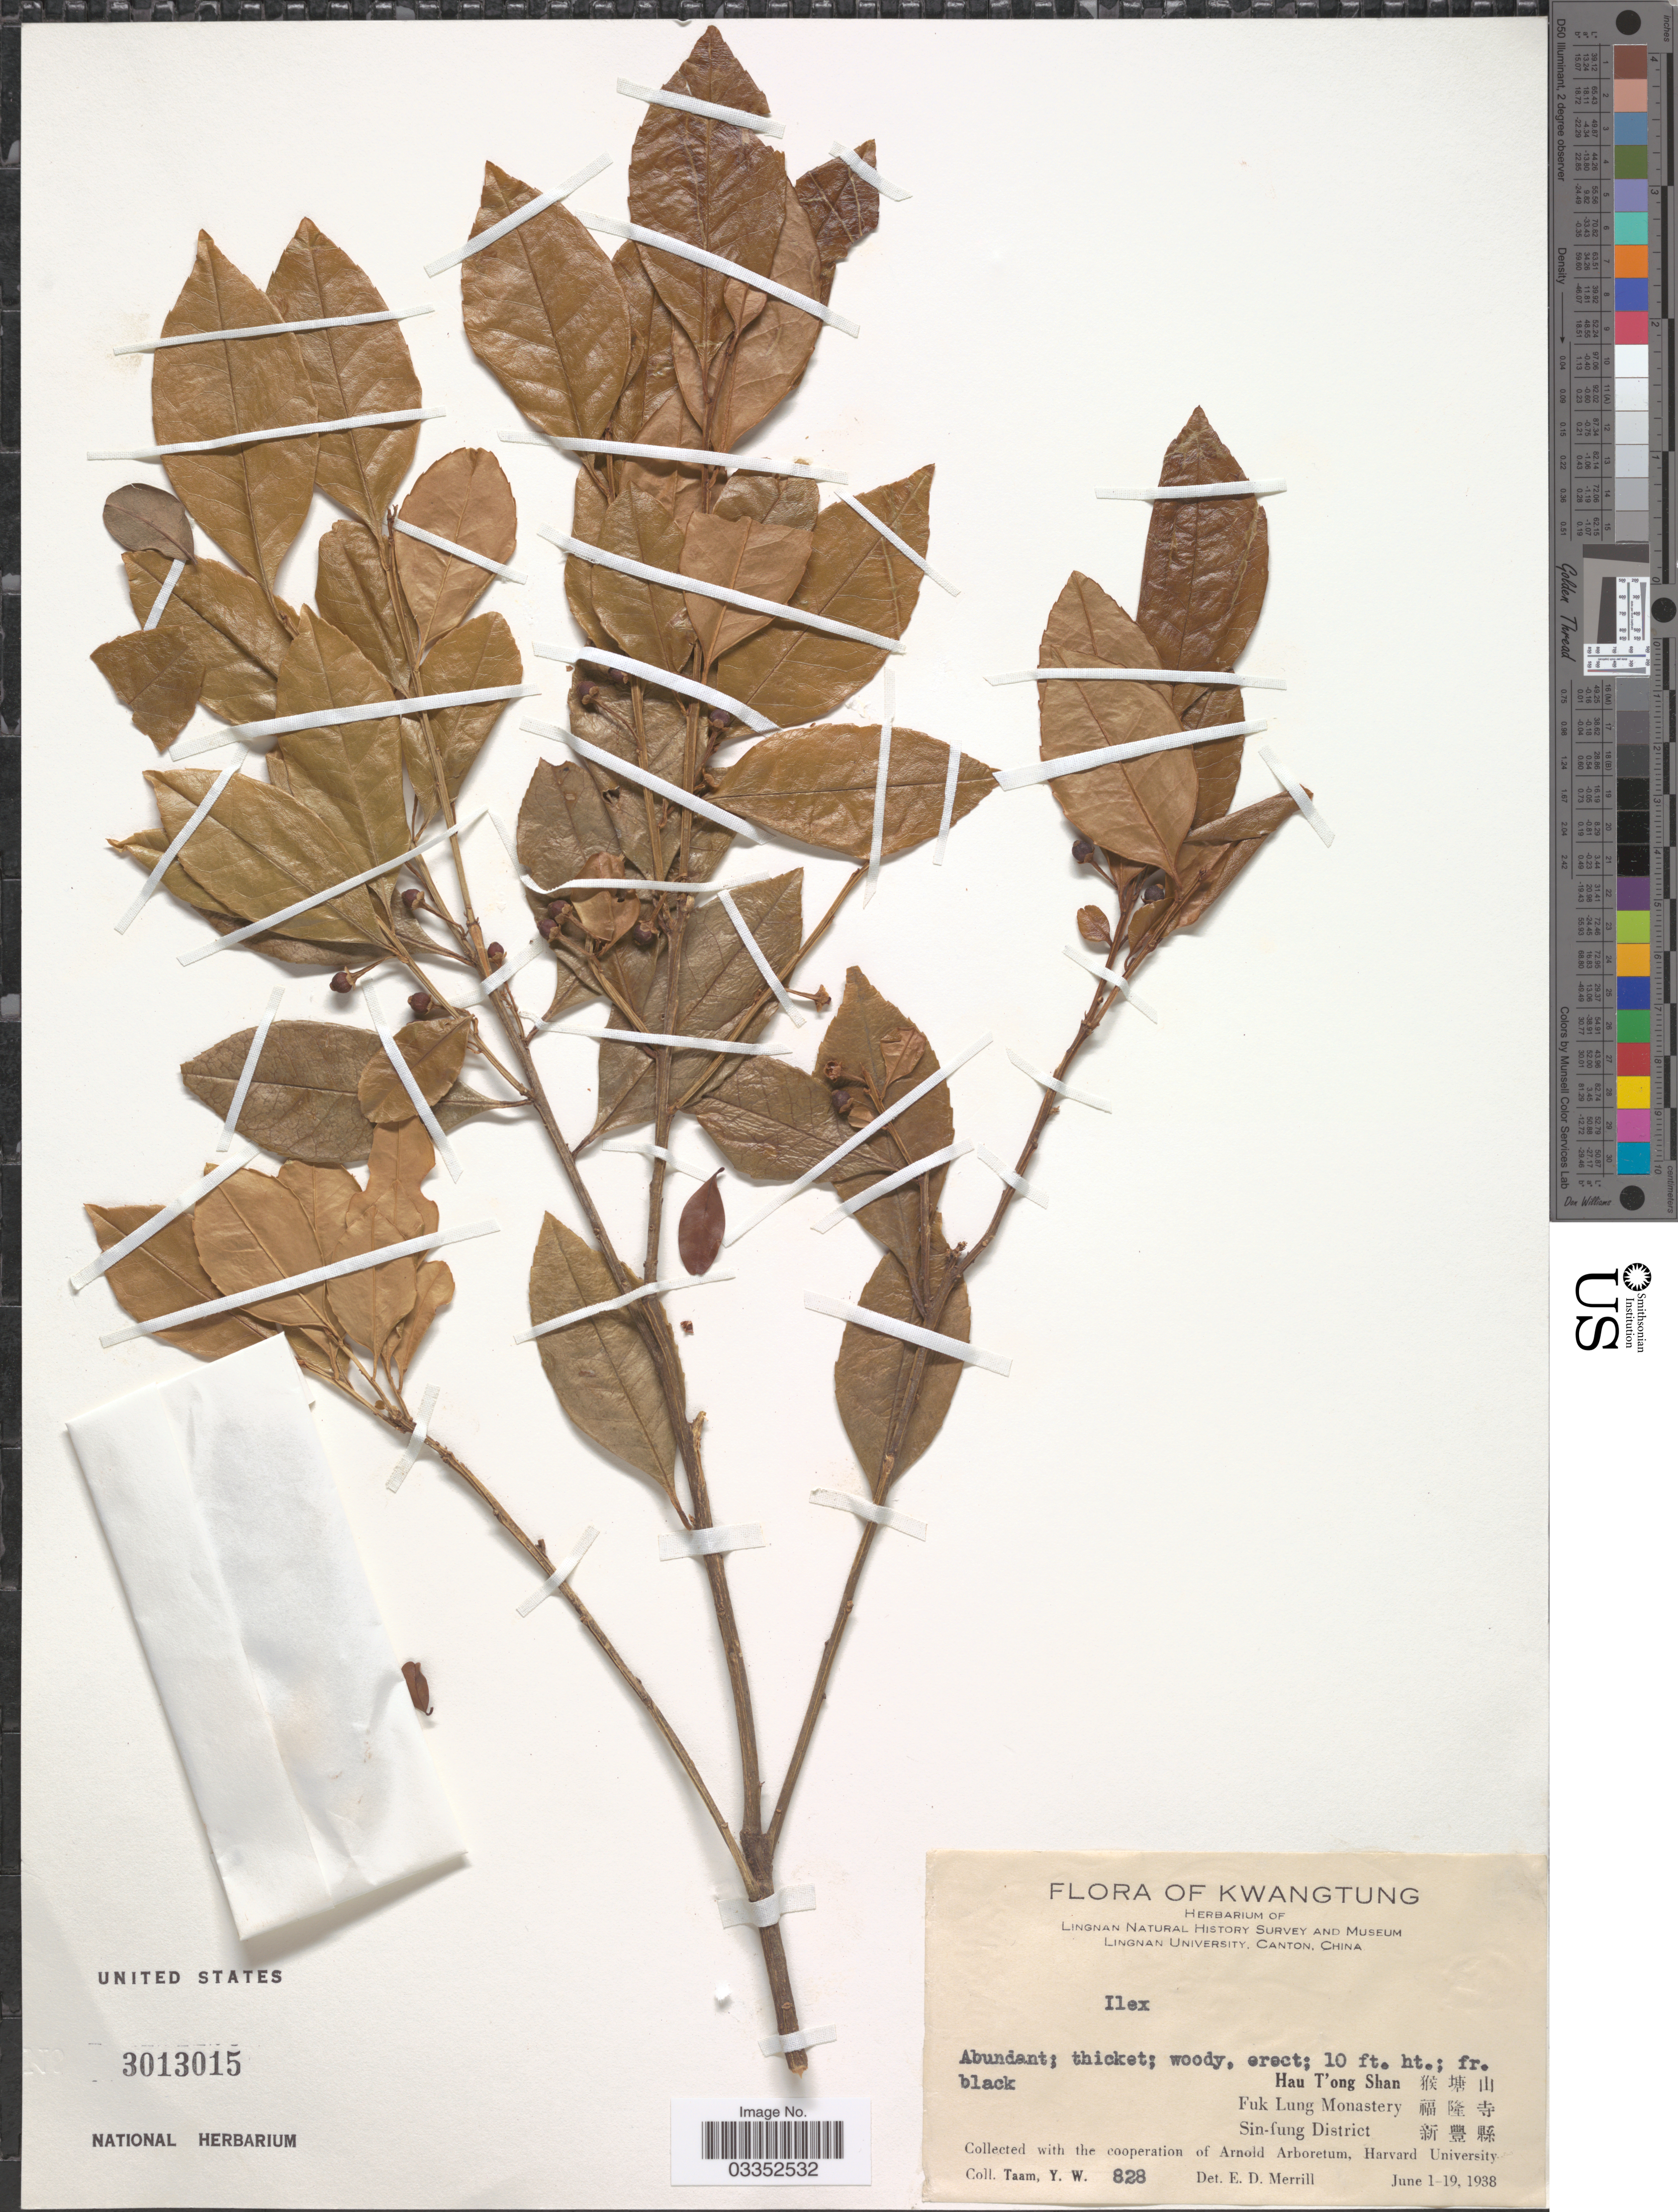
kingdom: Plantae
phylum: Tracheophyta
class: Magnoliopsida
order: Aquifoliales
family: Aquifoliaceae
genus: Ilex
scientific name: Ilex sp.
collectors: Y. W. Taam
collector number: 828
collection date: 1938-06-01/1938-06-19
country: China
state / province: Guangdong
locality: Kwangtung, Hau T'ong Shan X, Fuk Lung Monastery X, Sin-fung District X.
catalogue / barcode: US 3013015